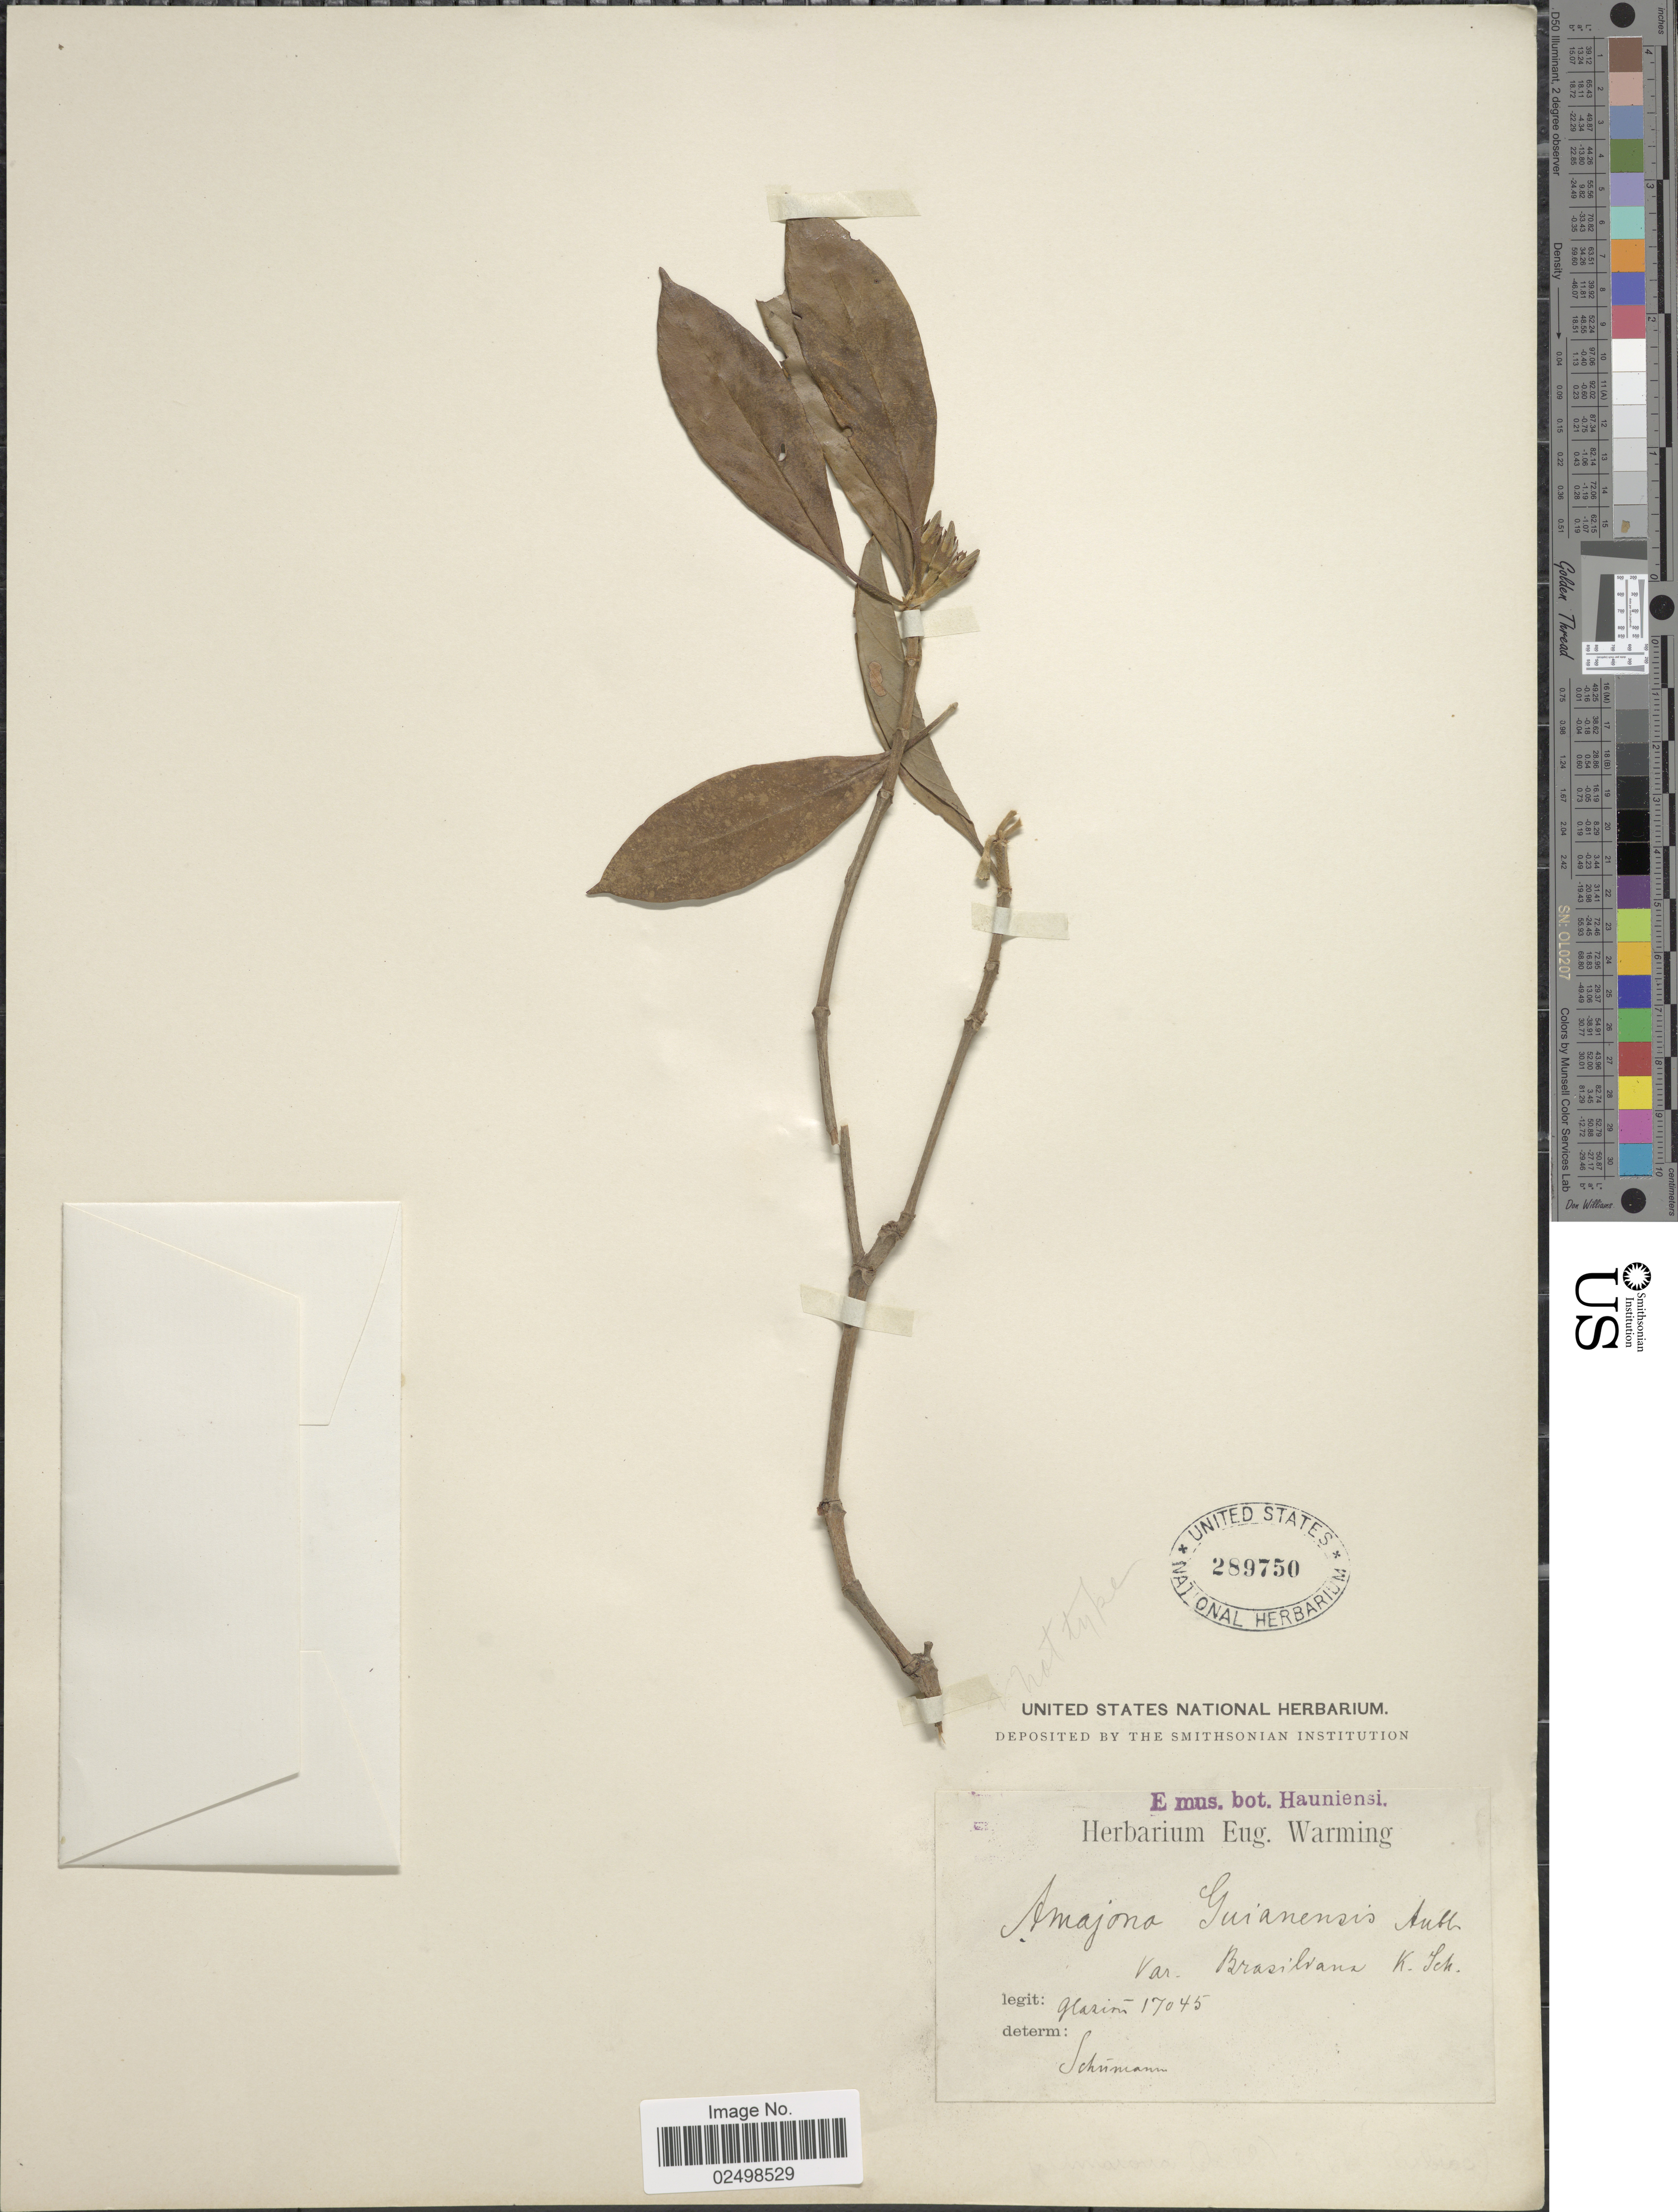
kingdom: Plantae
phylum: Tracheophyta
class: Magnoliopsida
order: Gentianales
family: Rubiaceae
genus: Amaioua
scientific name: Amaioua guianensis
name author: Aubl.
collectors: Glaziou, --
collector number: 17045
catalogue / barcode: US 289750